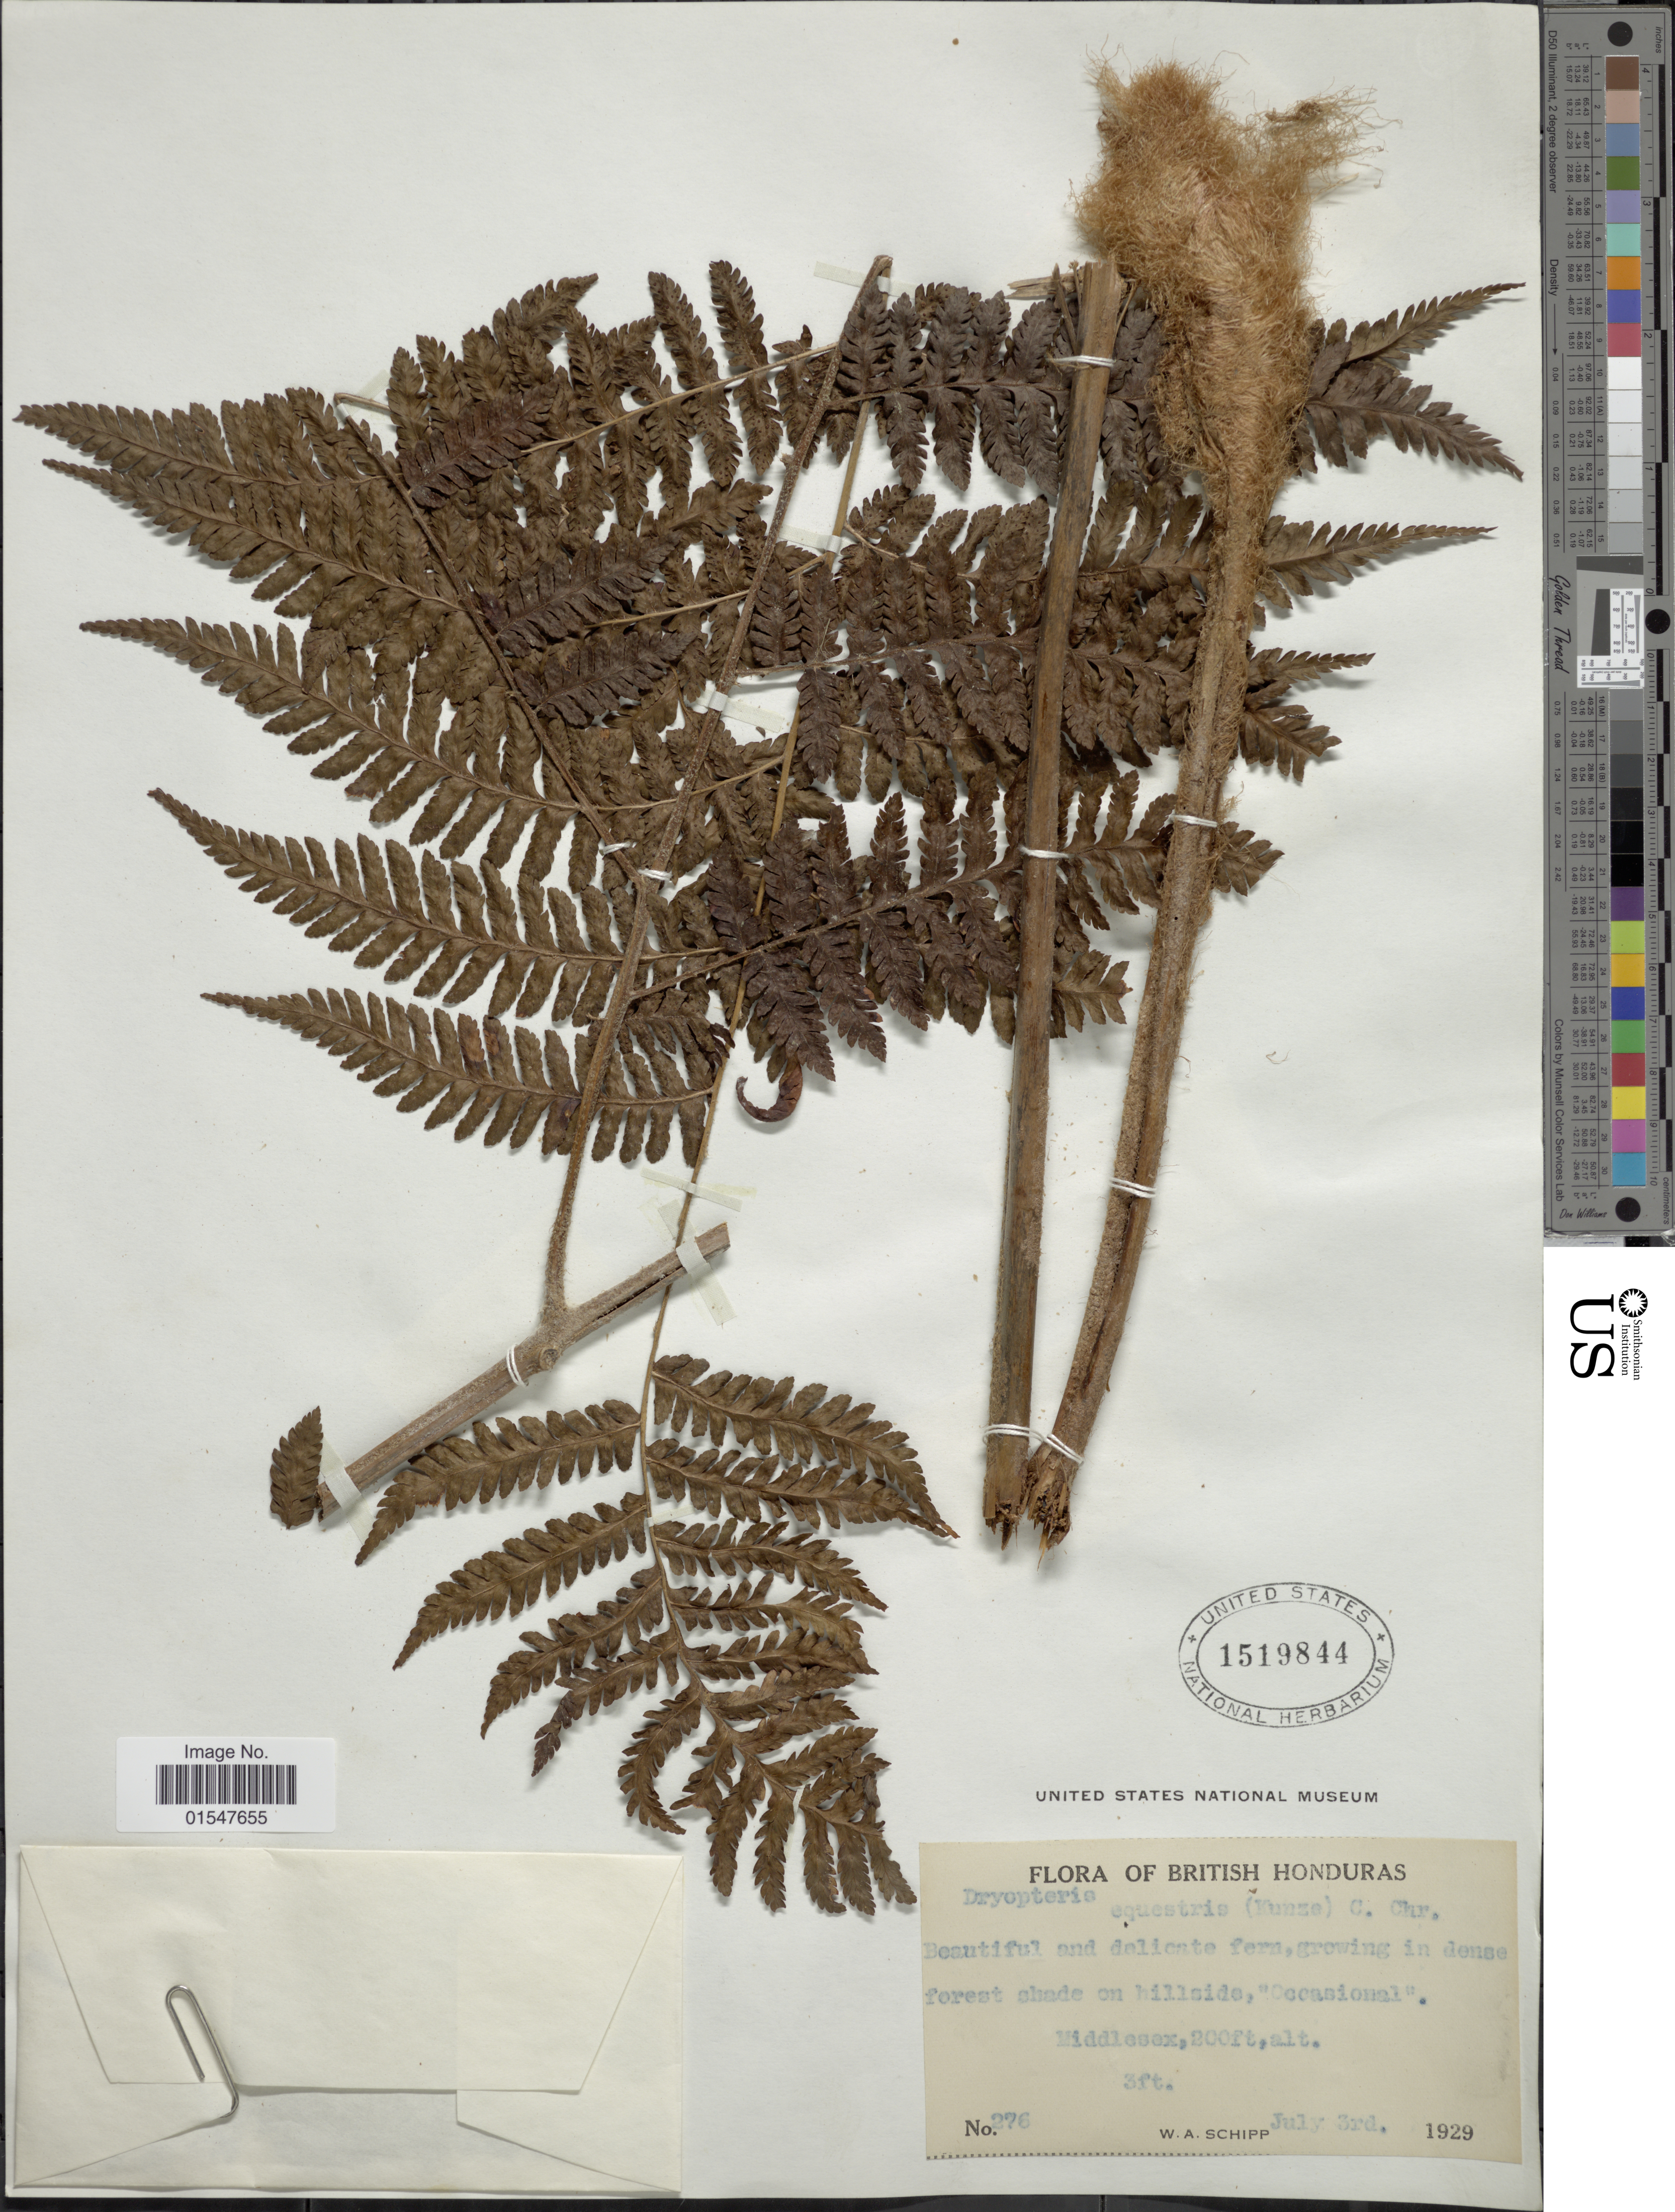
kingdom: Plantae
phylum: Tracheophyta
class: Polypodiopsida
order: Polypodiales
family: Dryopteridaceae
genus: Ctenitis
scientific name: Ctenitis equestris var. equestris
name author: (Kunze) Ching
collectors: W. Schipp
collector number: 276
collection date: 1929-07-03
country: Belize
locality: Middlesex, British Honduras.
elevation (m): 61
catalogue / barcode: US 1519844